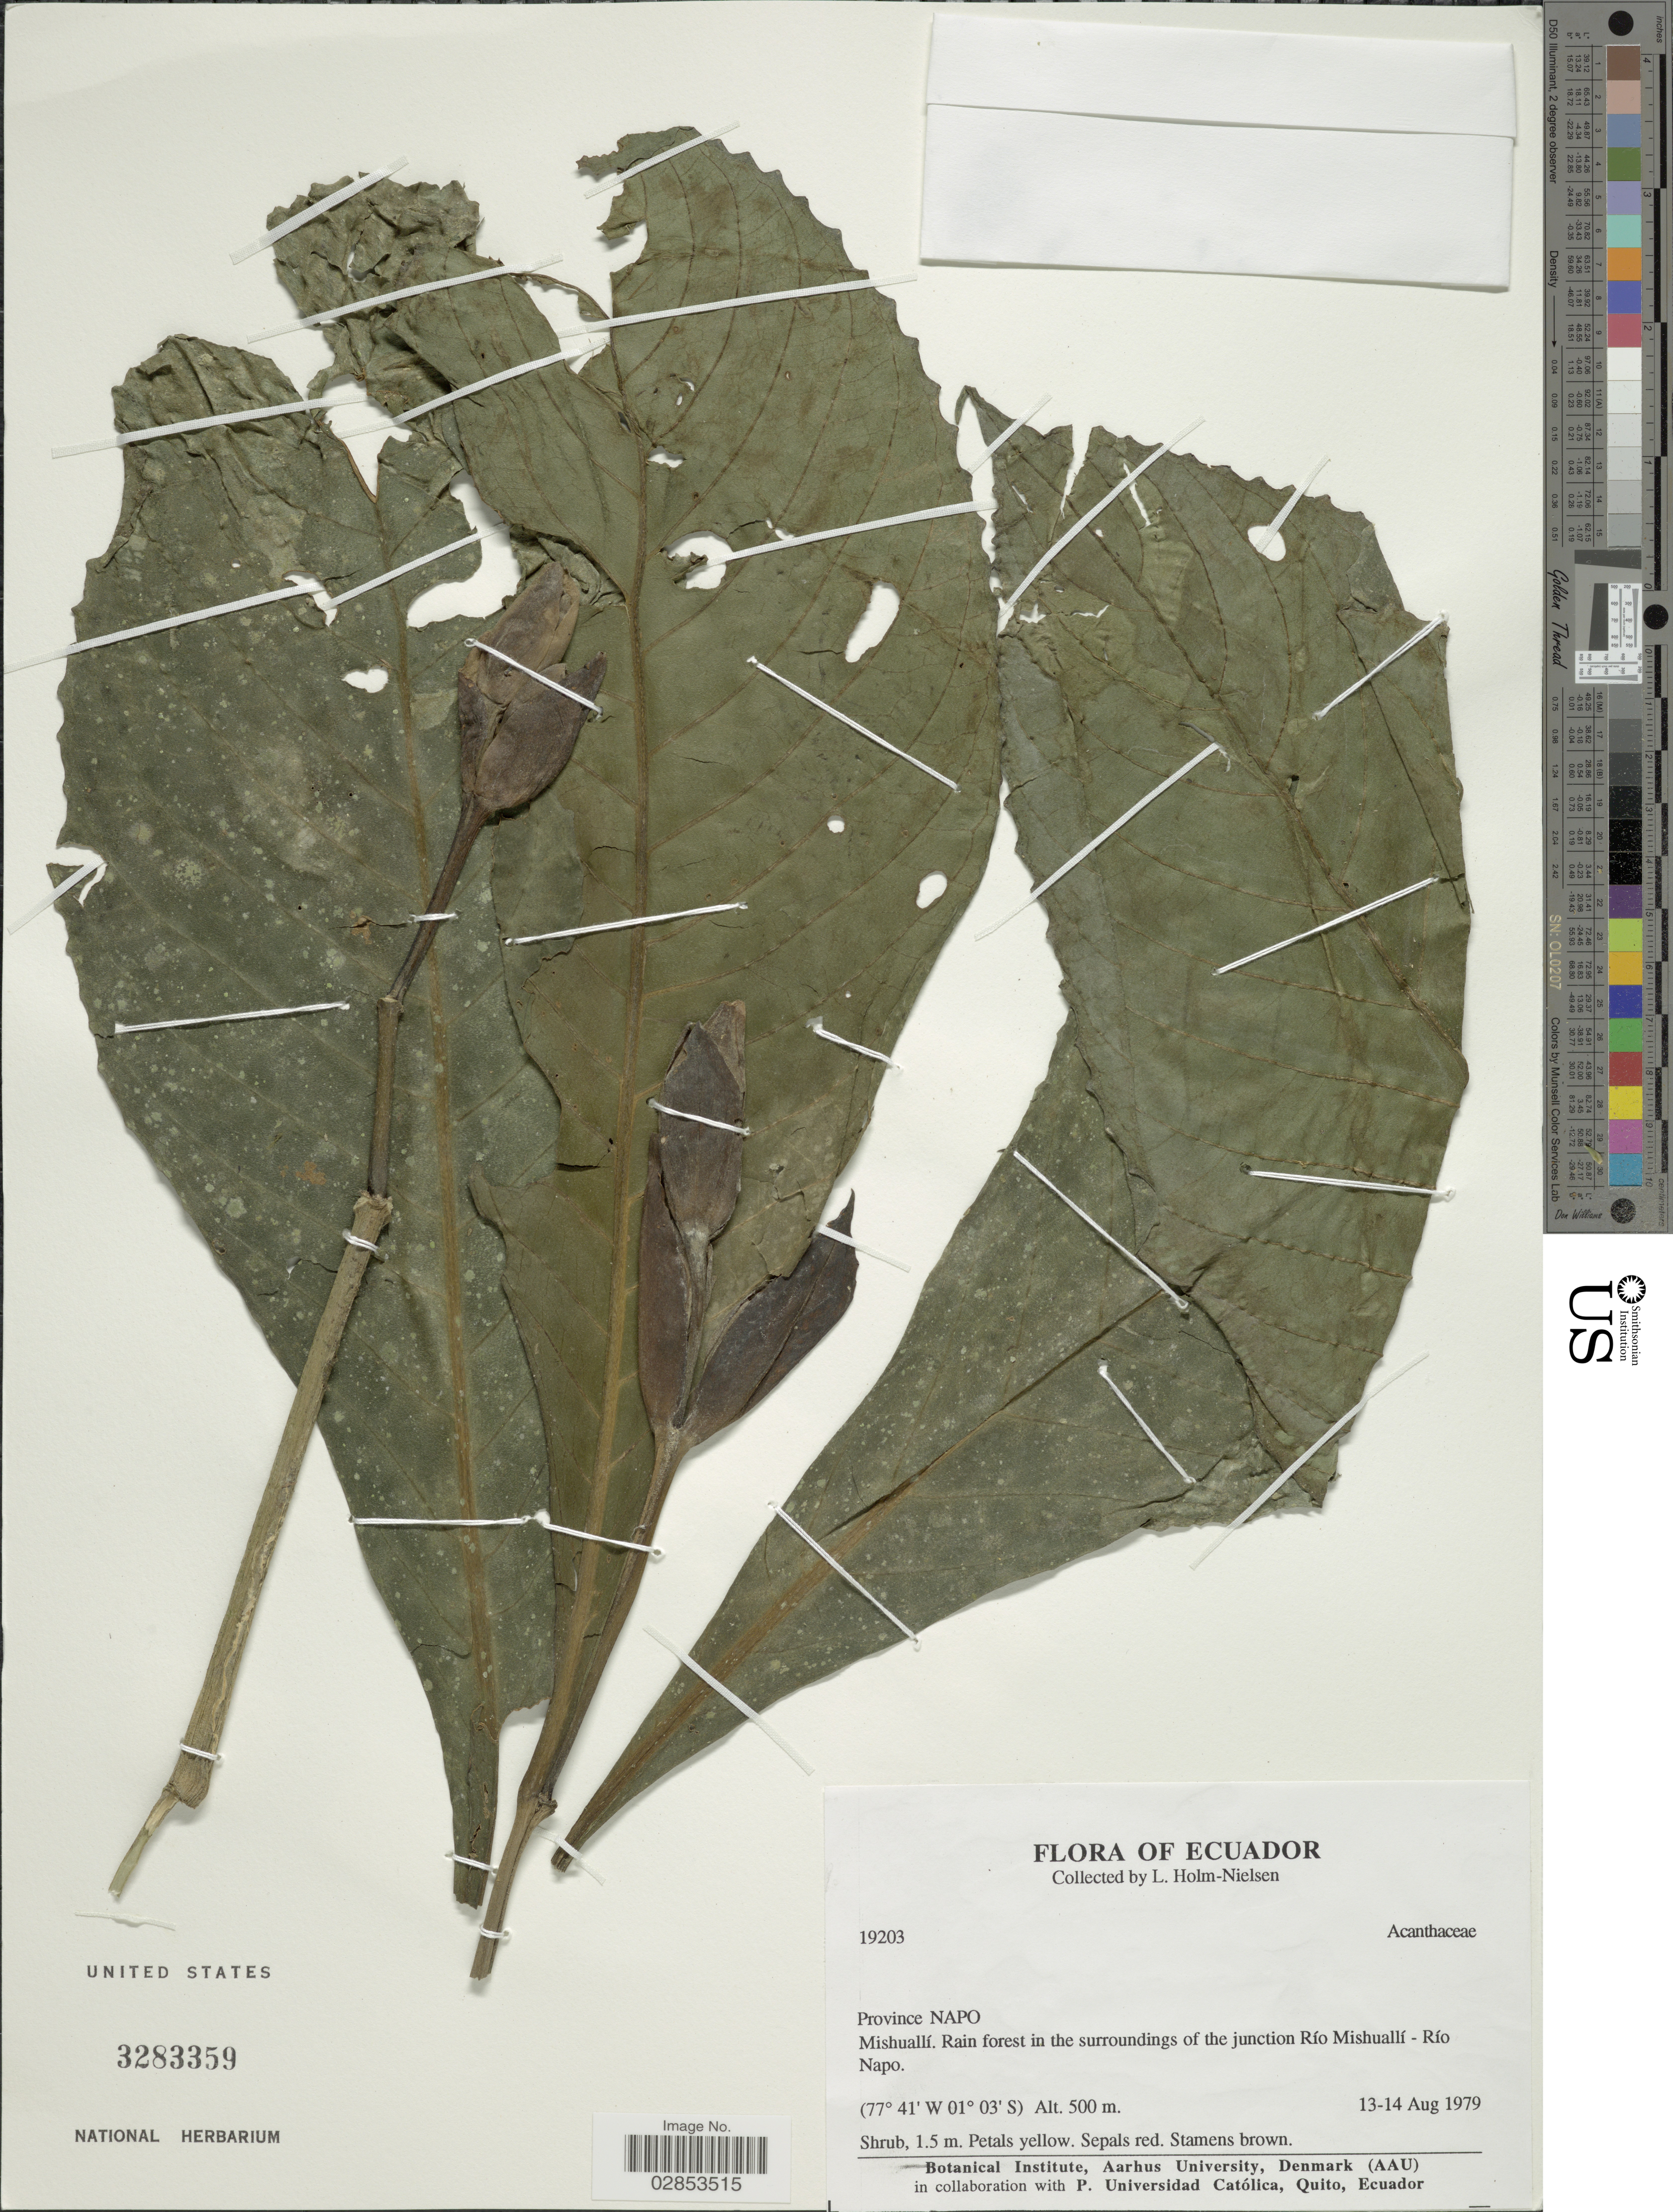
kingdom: Plantae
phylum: Tracheophyta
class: Magnoliopsida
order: Lamiales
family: Acanthaceae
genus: Sanchezia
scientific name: Sanchezia oblonga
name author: Ruiz & Pav.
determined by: Azevedo, Igor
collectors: L. Holm-Nielsen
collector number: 19203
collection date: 1979-08-13/1979-08-14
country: Ecuador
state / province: Napo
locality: Mishuallí. Rain forest in the surroundings of the junction Río Mishuallí - Río Napo.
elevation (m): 500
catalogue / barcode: US 3283359